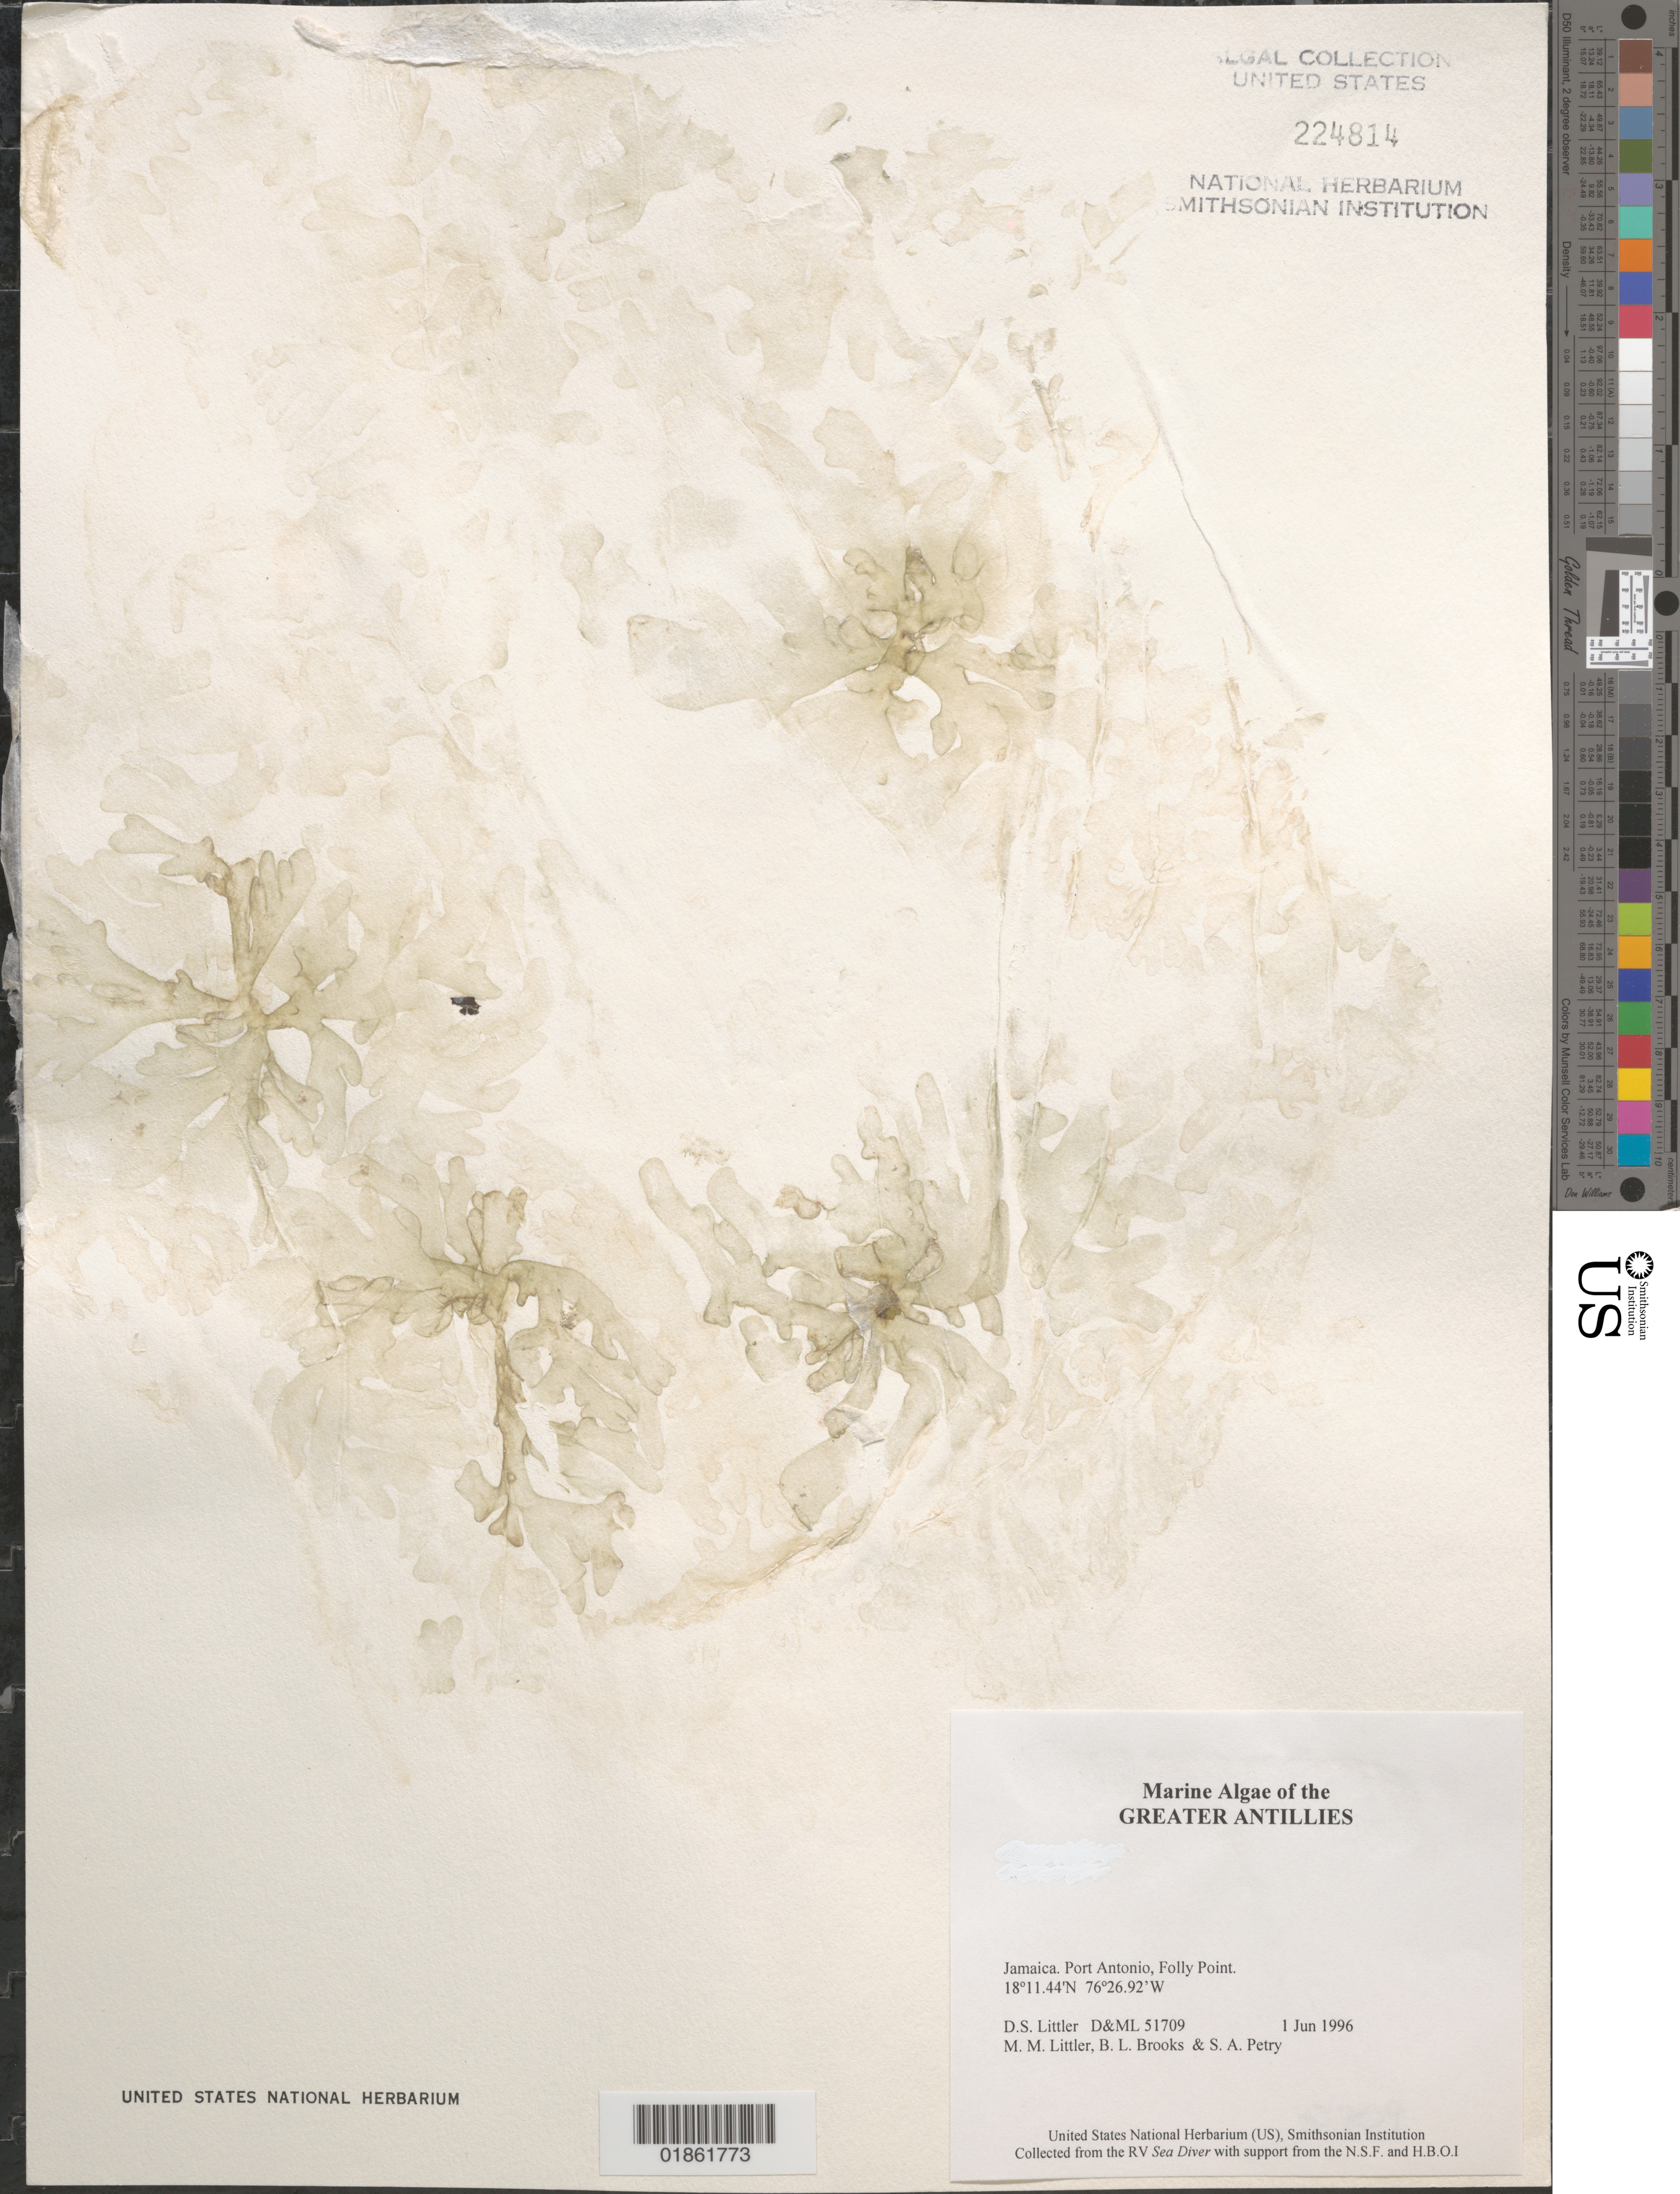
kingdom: Plantae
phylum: Rhodophyta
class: Florideophyceae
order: Nemastomatales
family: Nemastomataceae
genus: Nemastoma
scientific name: Nemastoma gelatinosum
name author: M. Howe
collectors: D. S. Littler & M. M. Littler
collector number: D&ML 51709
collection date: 1996-06-01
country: Jamaica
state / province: Portland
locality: Port Antonio. Folly Point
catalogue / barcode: US 224814